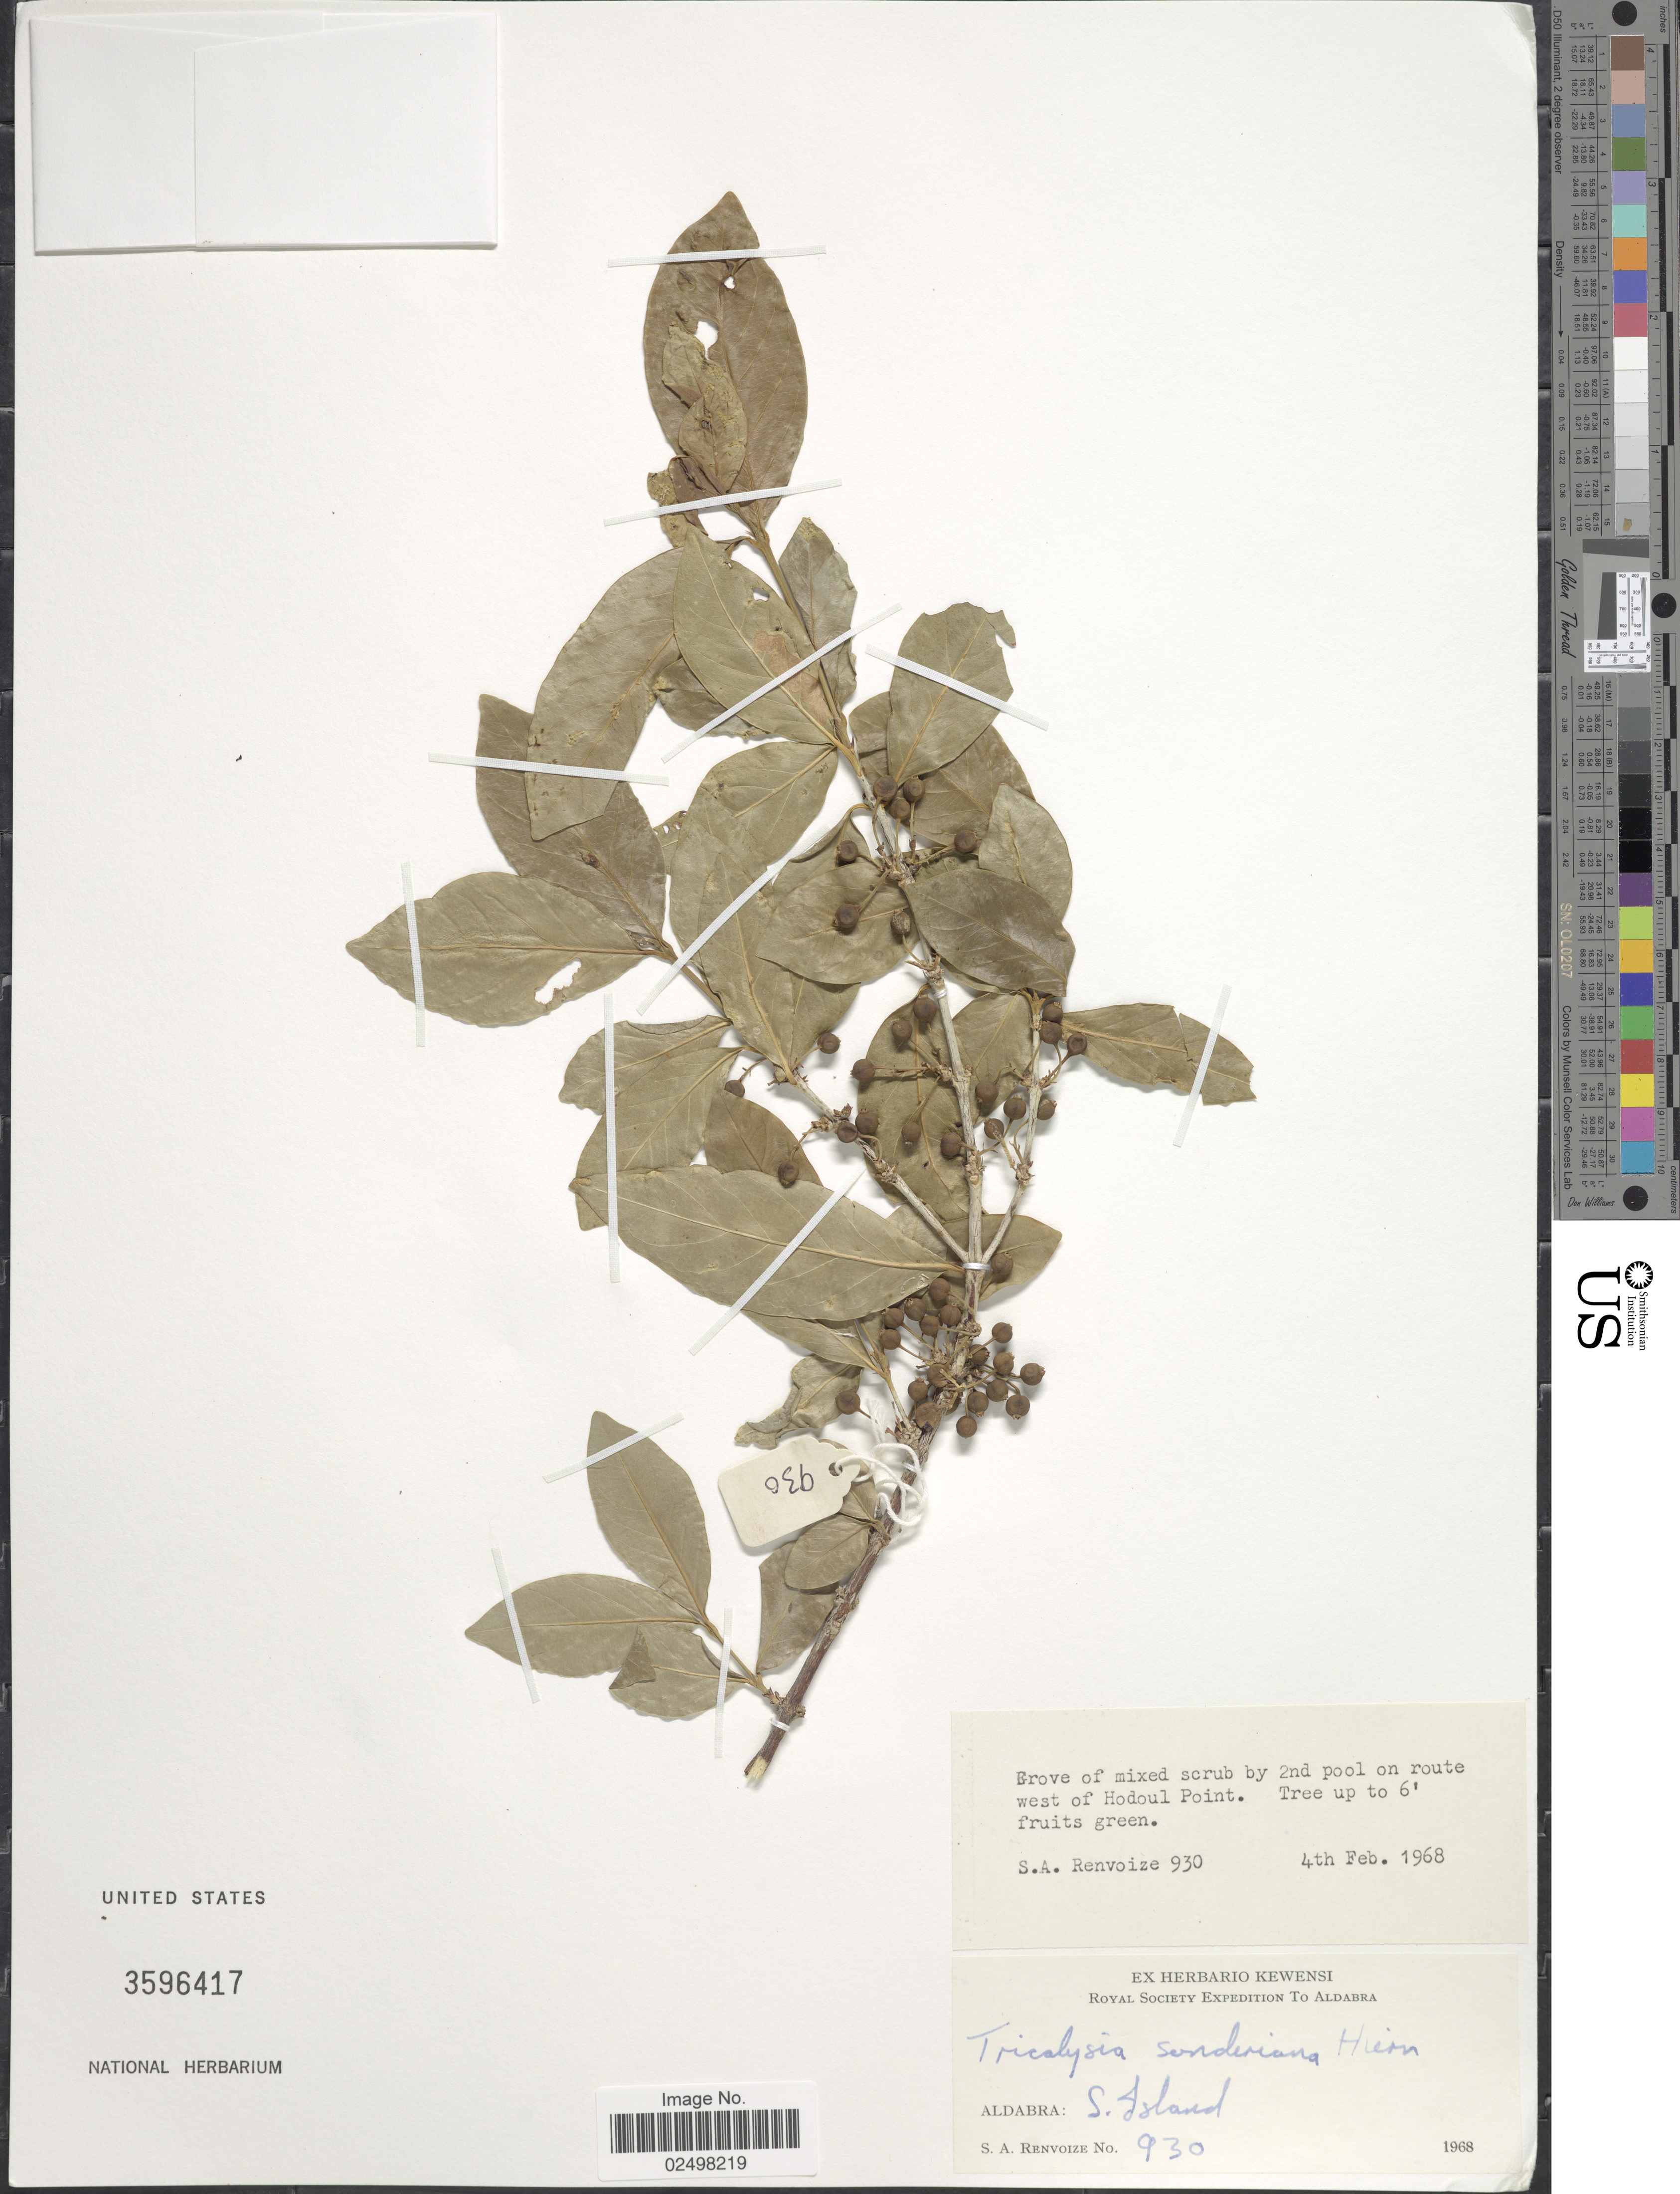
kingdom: Plantae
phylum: Tracheophyta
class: Magnoliopsida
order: Gentianales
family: Rubiaceae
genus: Tricalysia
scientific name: Tricalysia sonderiana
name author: Hiern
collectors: S. A. Renvoize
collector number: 930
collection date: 1968-02-04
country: Seychelles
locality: Aldabra: S. Island. 2nd pool on route west of Hodoul Point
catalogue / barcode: US 3596417